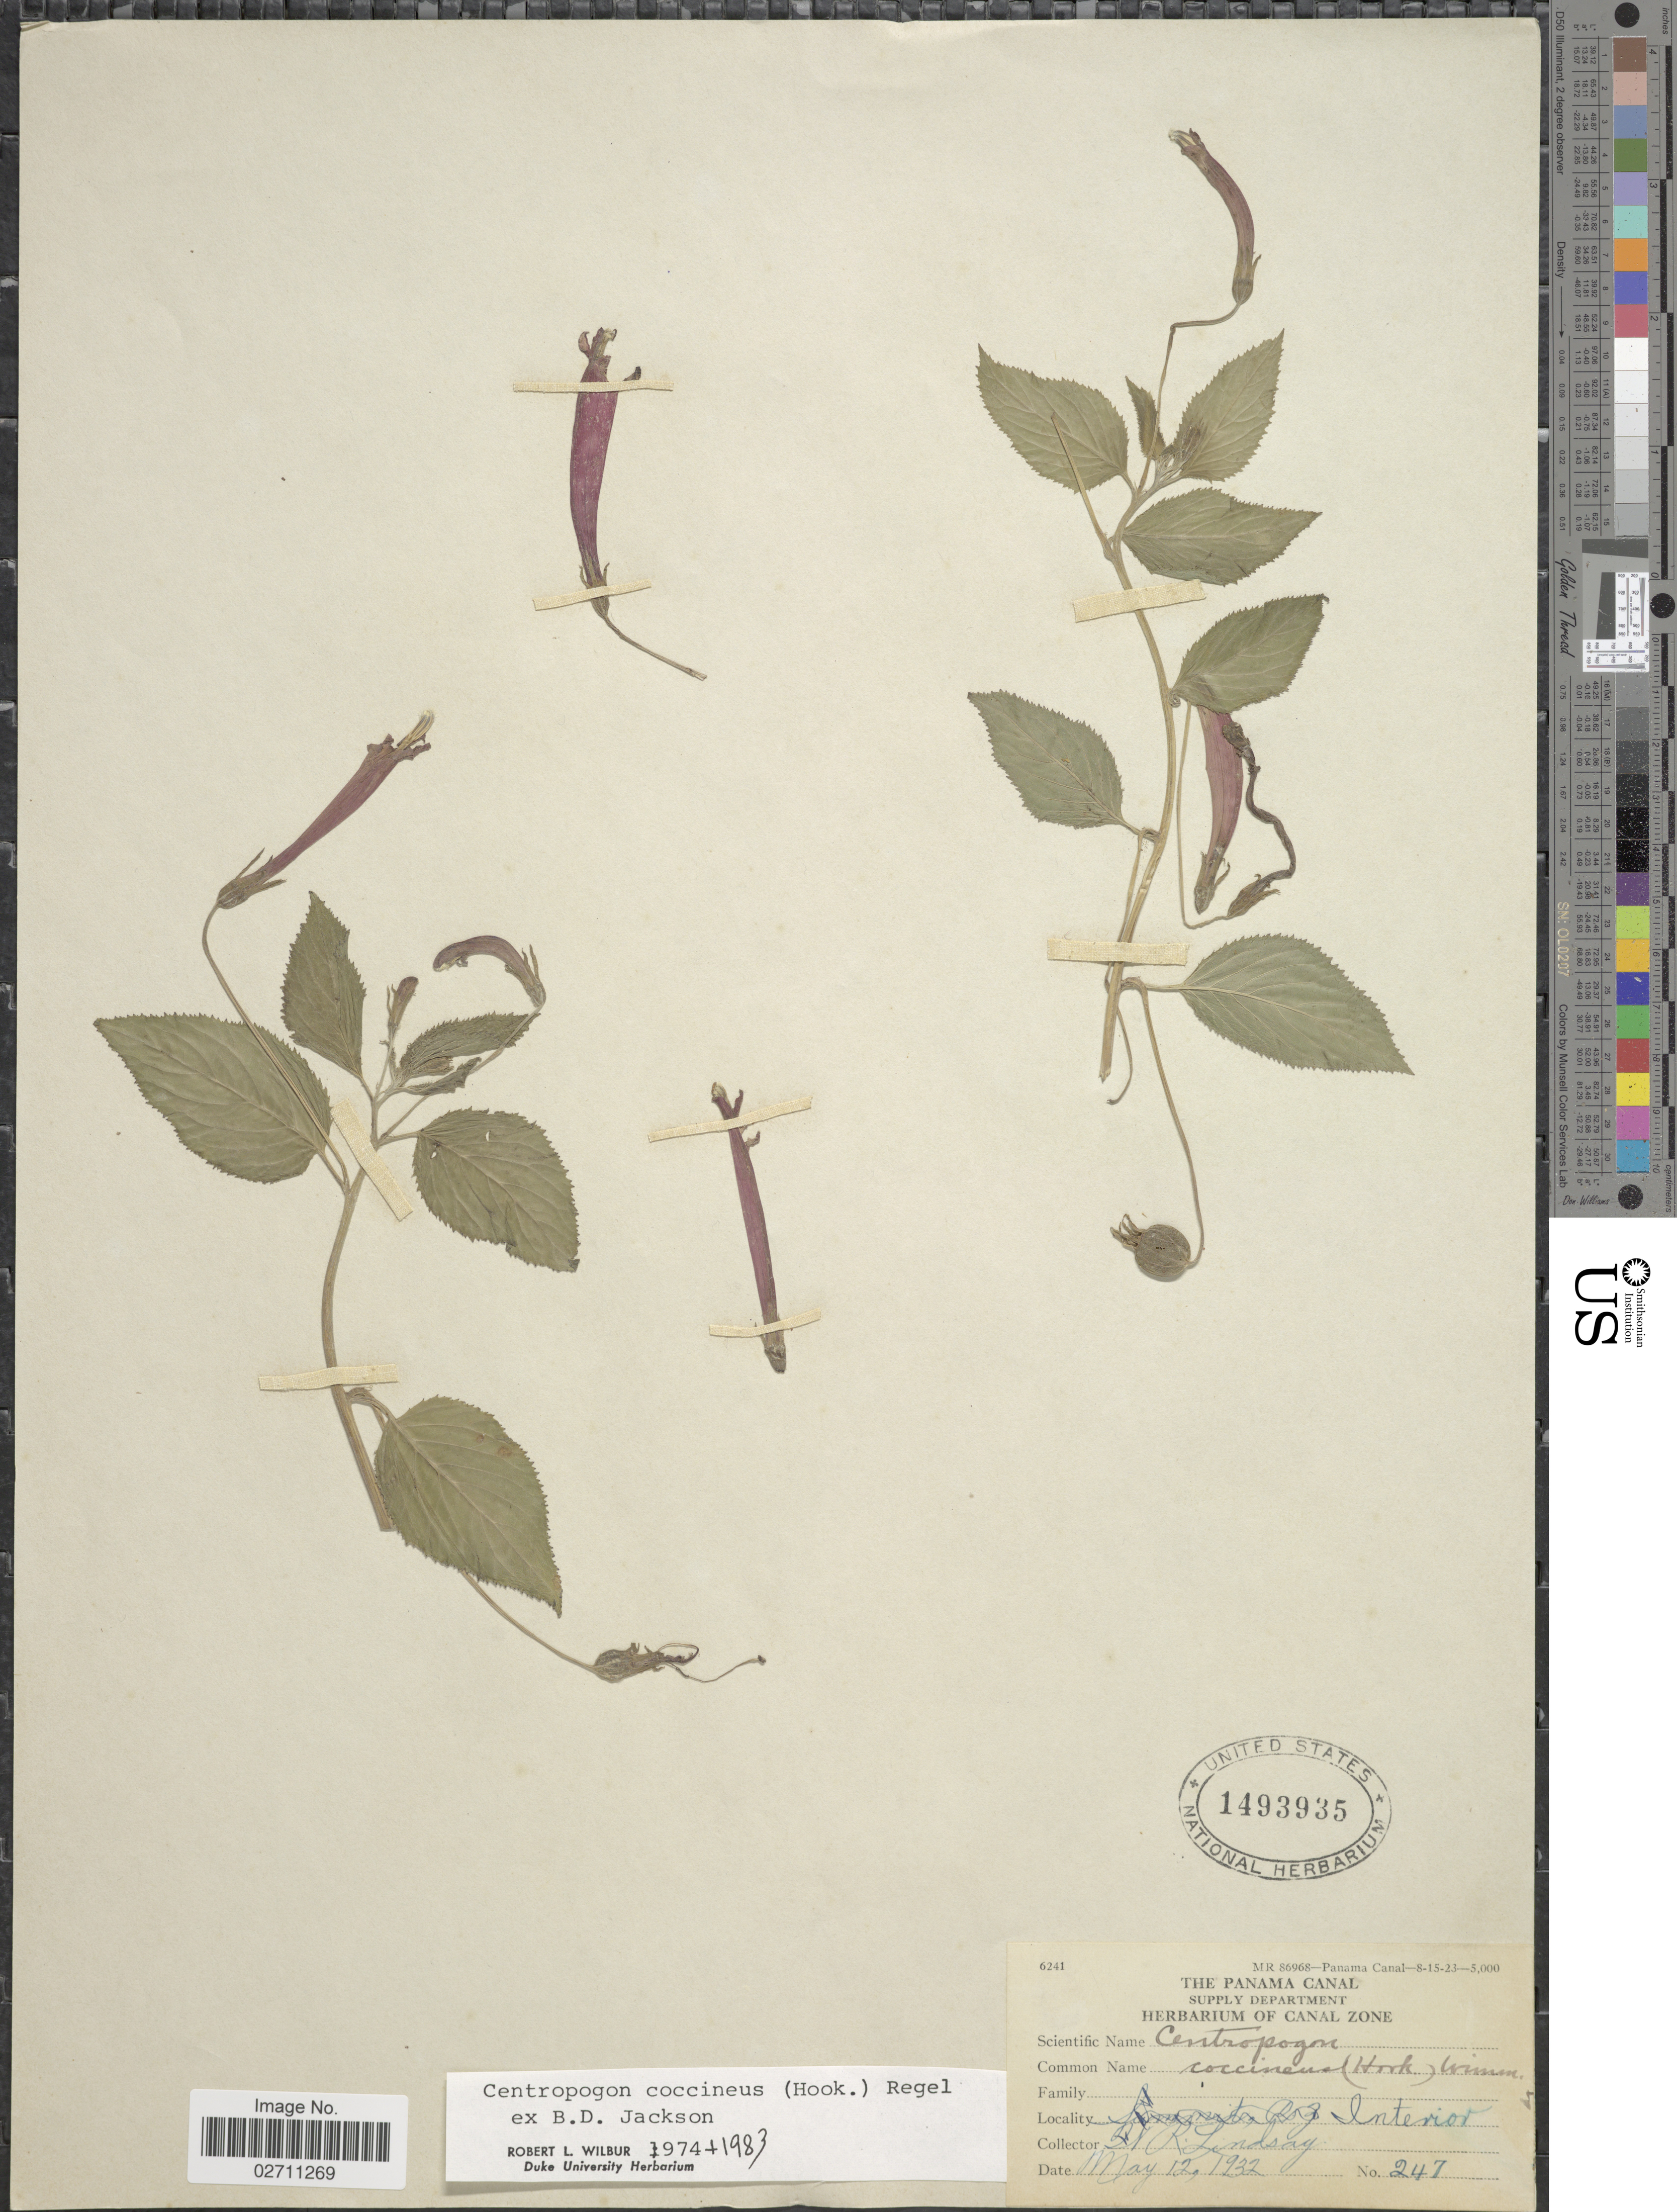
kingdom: Plantae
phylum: Tracheophyta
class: Magnoliopsida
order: Asterales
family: Campanulaceae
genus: Centropogon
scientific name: Centropogon coccineus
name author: (Hook.) Regel ex B.D. Jacks.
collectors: W. Lindsay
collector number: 247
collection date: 1932-05-12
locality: Interior.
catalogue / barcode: US 1493935